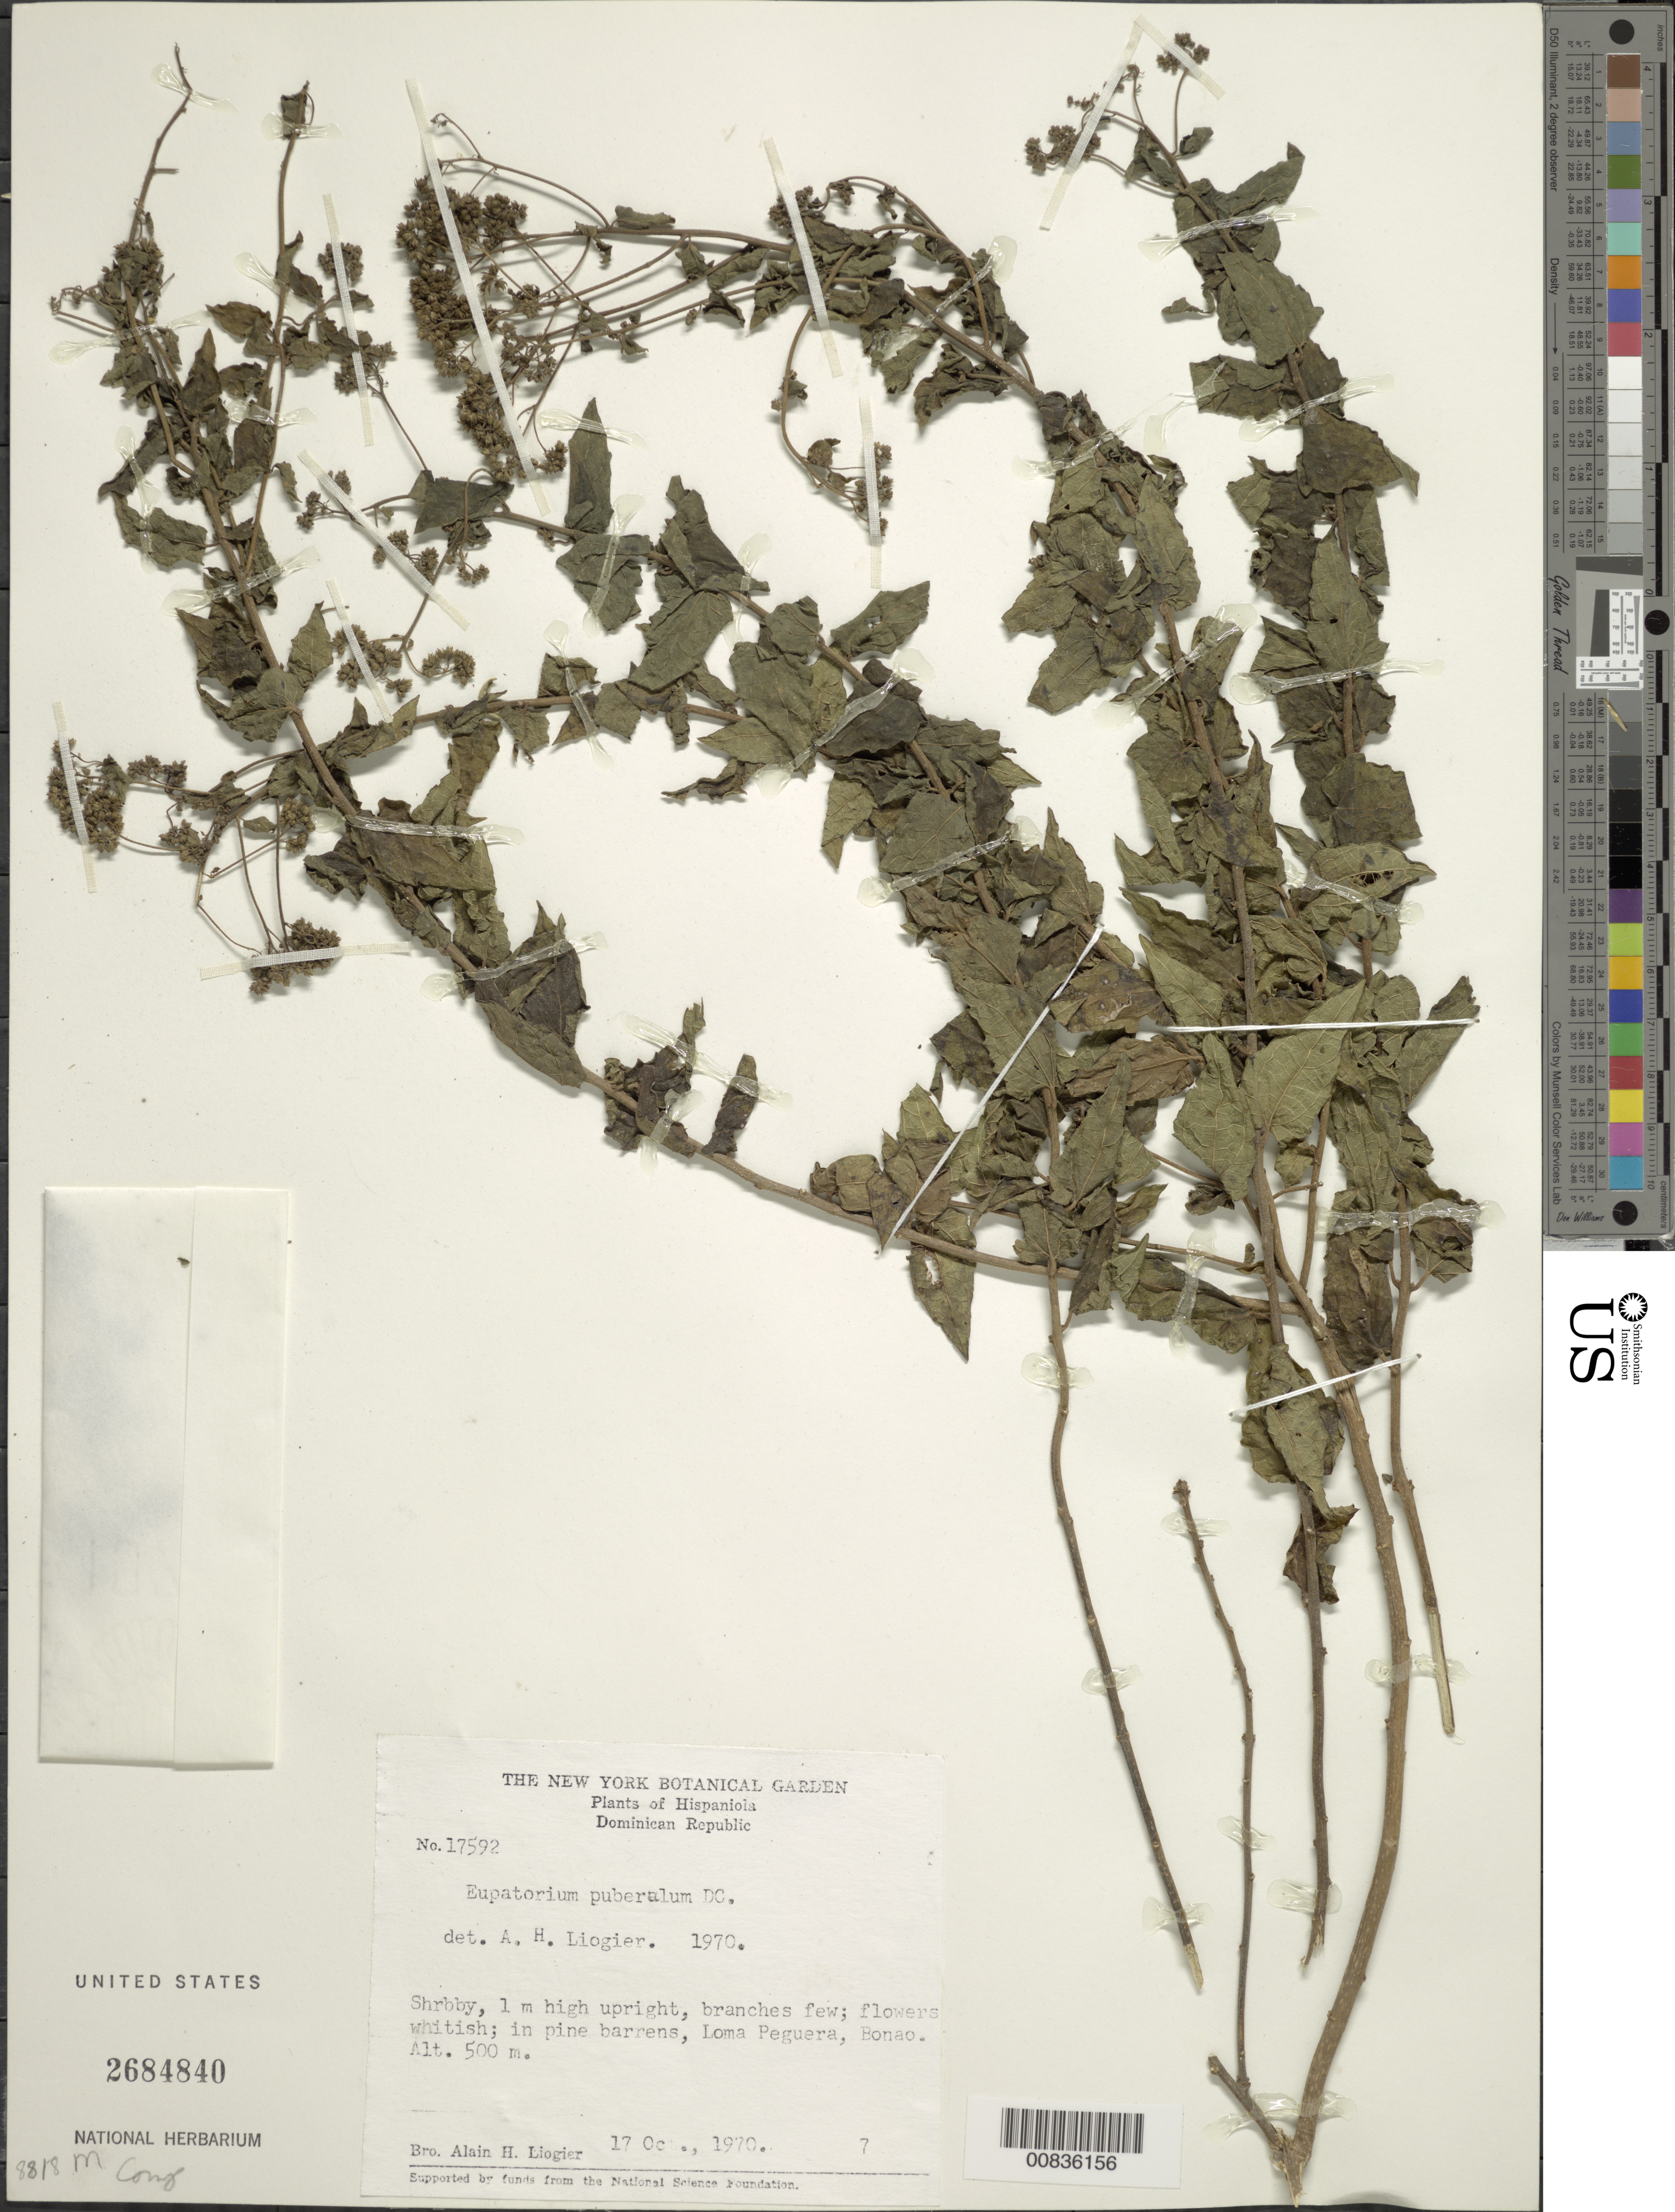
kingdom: Plantae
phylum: Tracheophyta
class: Magnoliopsida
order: Asterales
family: Asteraceae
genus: Koanophyllon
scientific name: Koanophyllon puberulum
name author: (DC.) R.M. King & H. Rob.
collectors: A. H. Liogier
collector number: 17592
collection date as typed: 17 Oct 1970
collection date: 1970-10-17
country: Dominican Republic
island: Hispaniola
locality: Loma Peguera, Bonao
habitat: In pine barrens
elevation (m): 500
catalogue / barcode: US 2684840